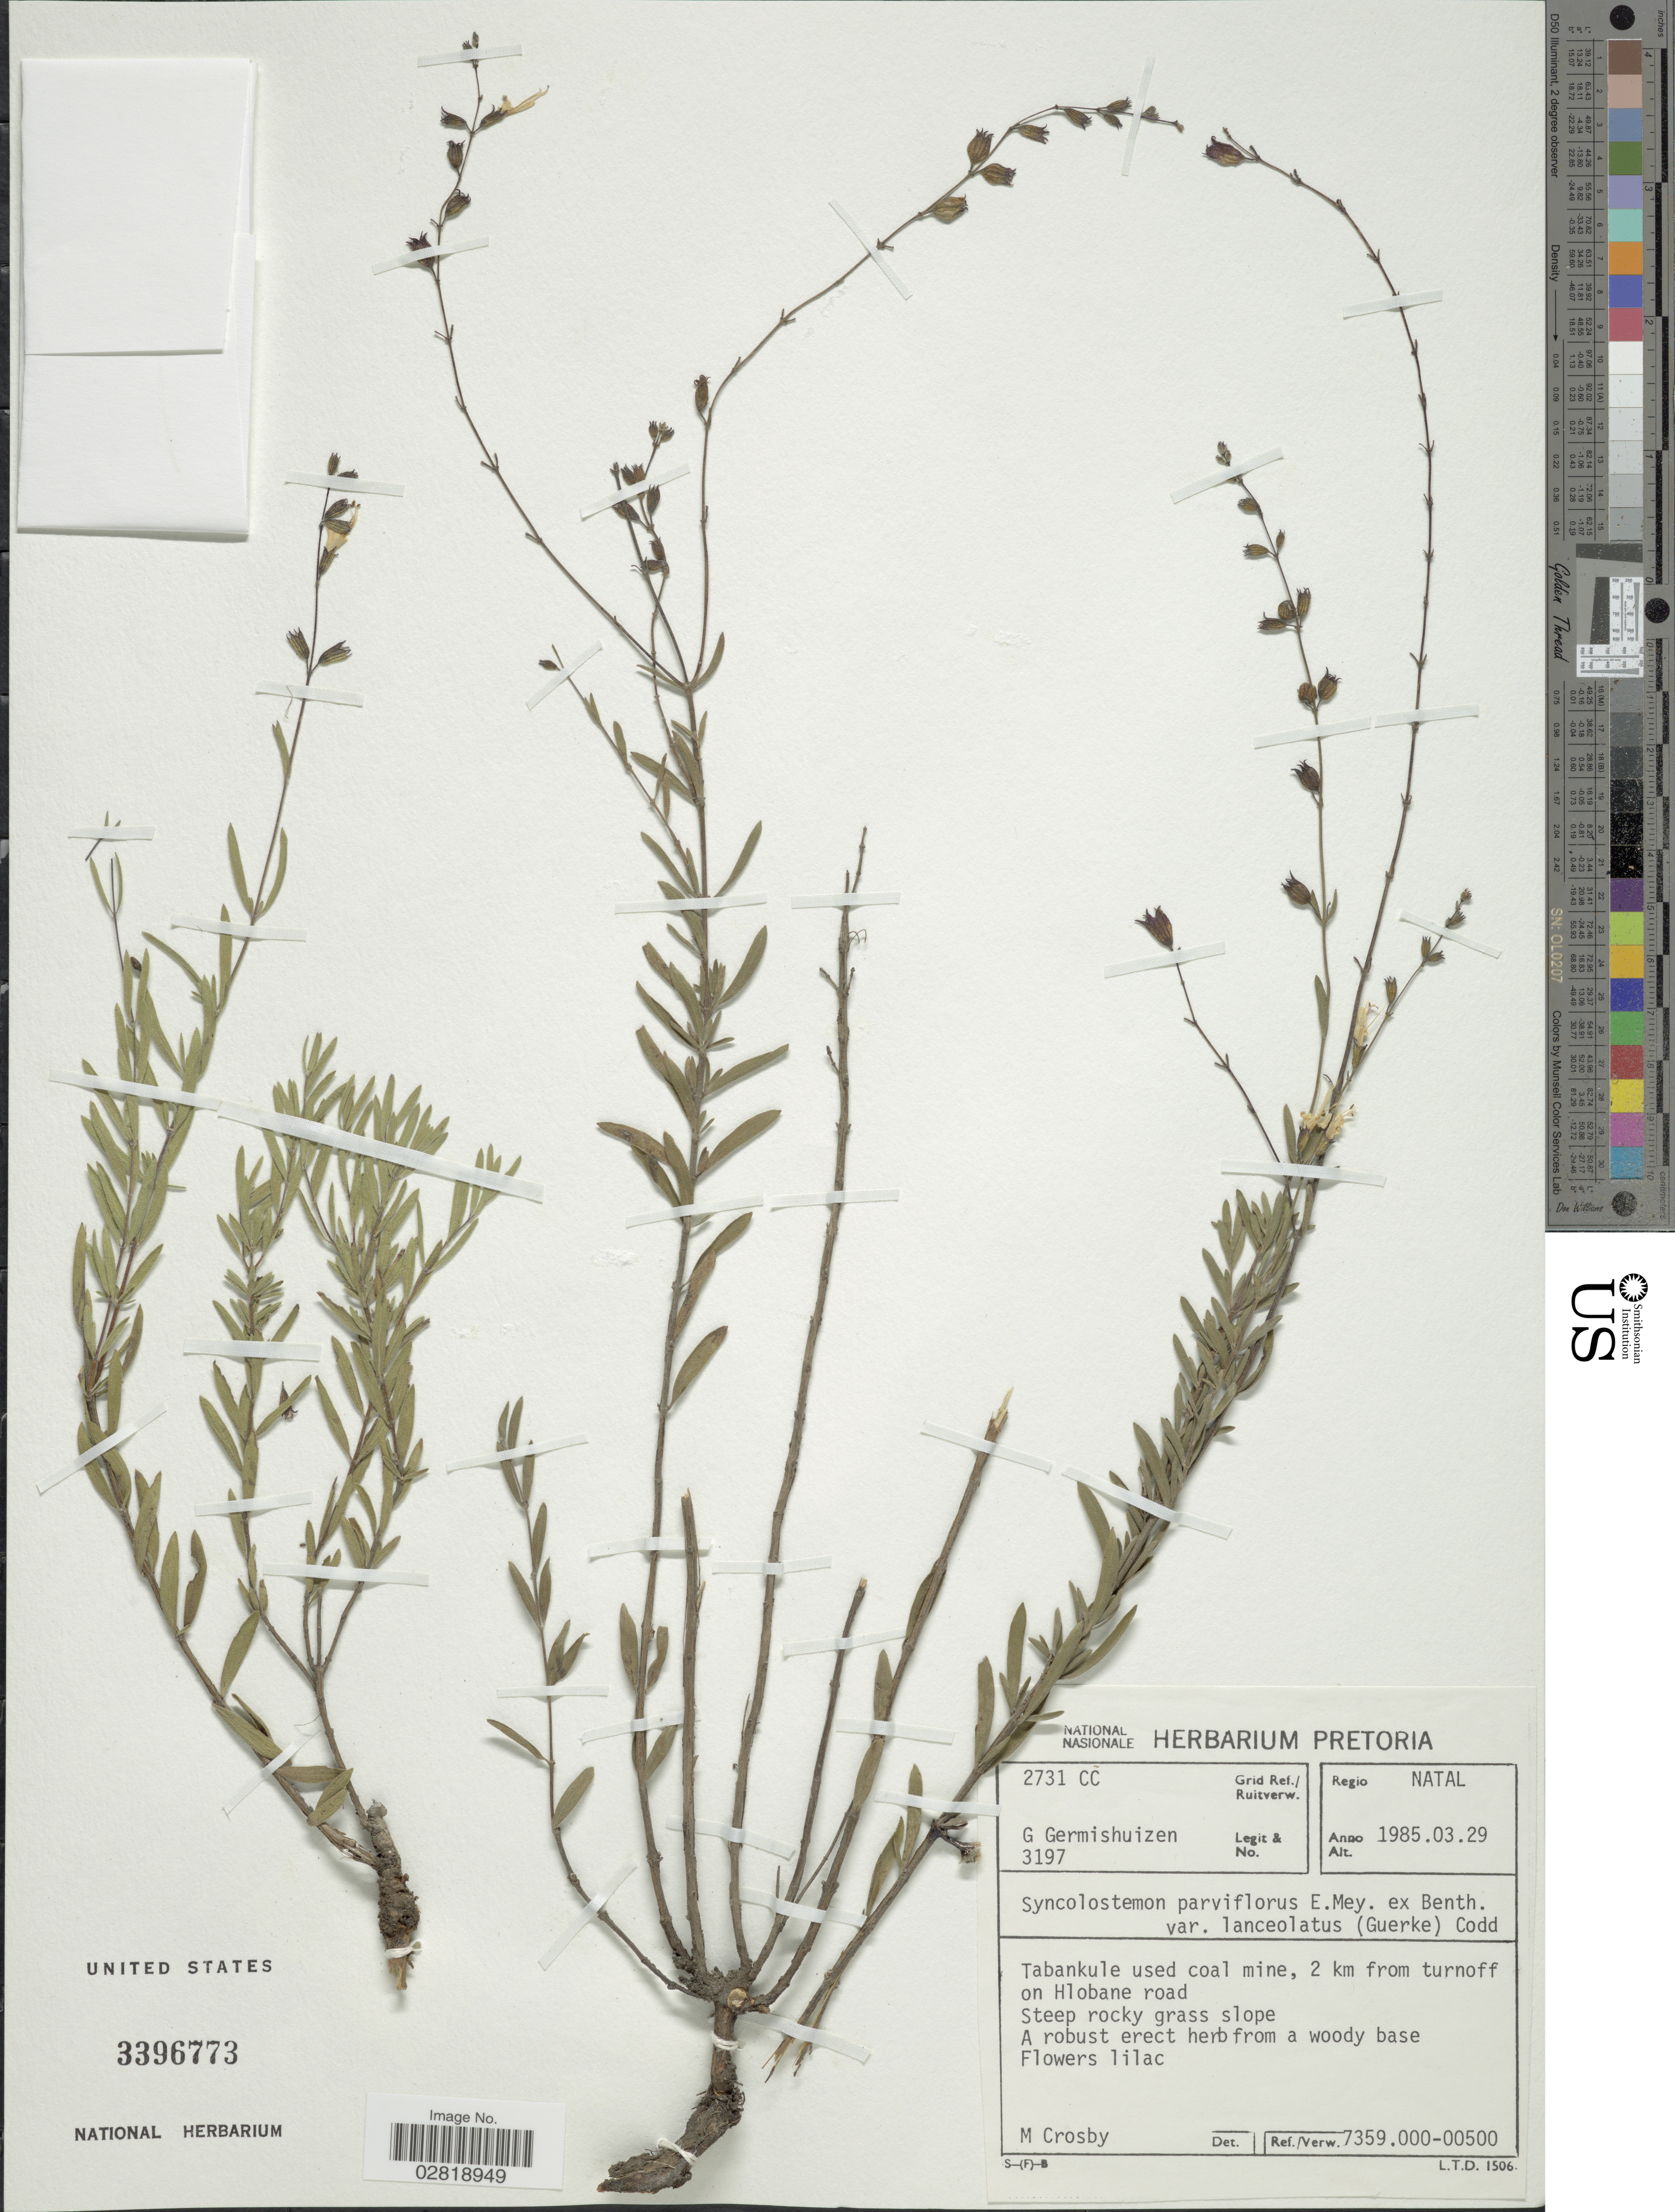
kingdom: Plantae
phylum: Tracheophyta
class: Magnoliopsida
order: Lamiales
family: Lamiaceae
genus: Syncolostemon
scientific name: Syncolostemon parviflorus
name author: E. Mey. ex Benth.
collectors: G. Germishuizen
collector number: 3197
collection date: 1985-03-29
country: South Africa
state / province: KwaZulu-Natal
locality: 2731 CC Grid Ref./Ruitverw. Regio Natal. Tabankule used coal mine, 2 km from turnoff on Hlobane road.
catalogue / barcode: US 3396773